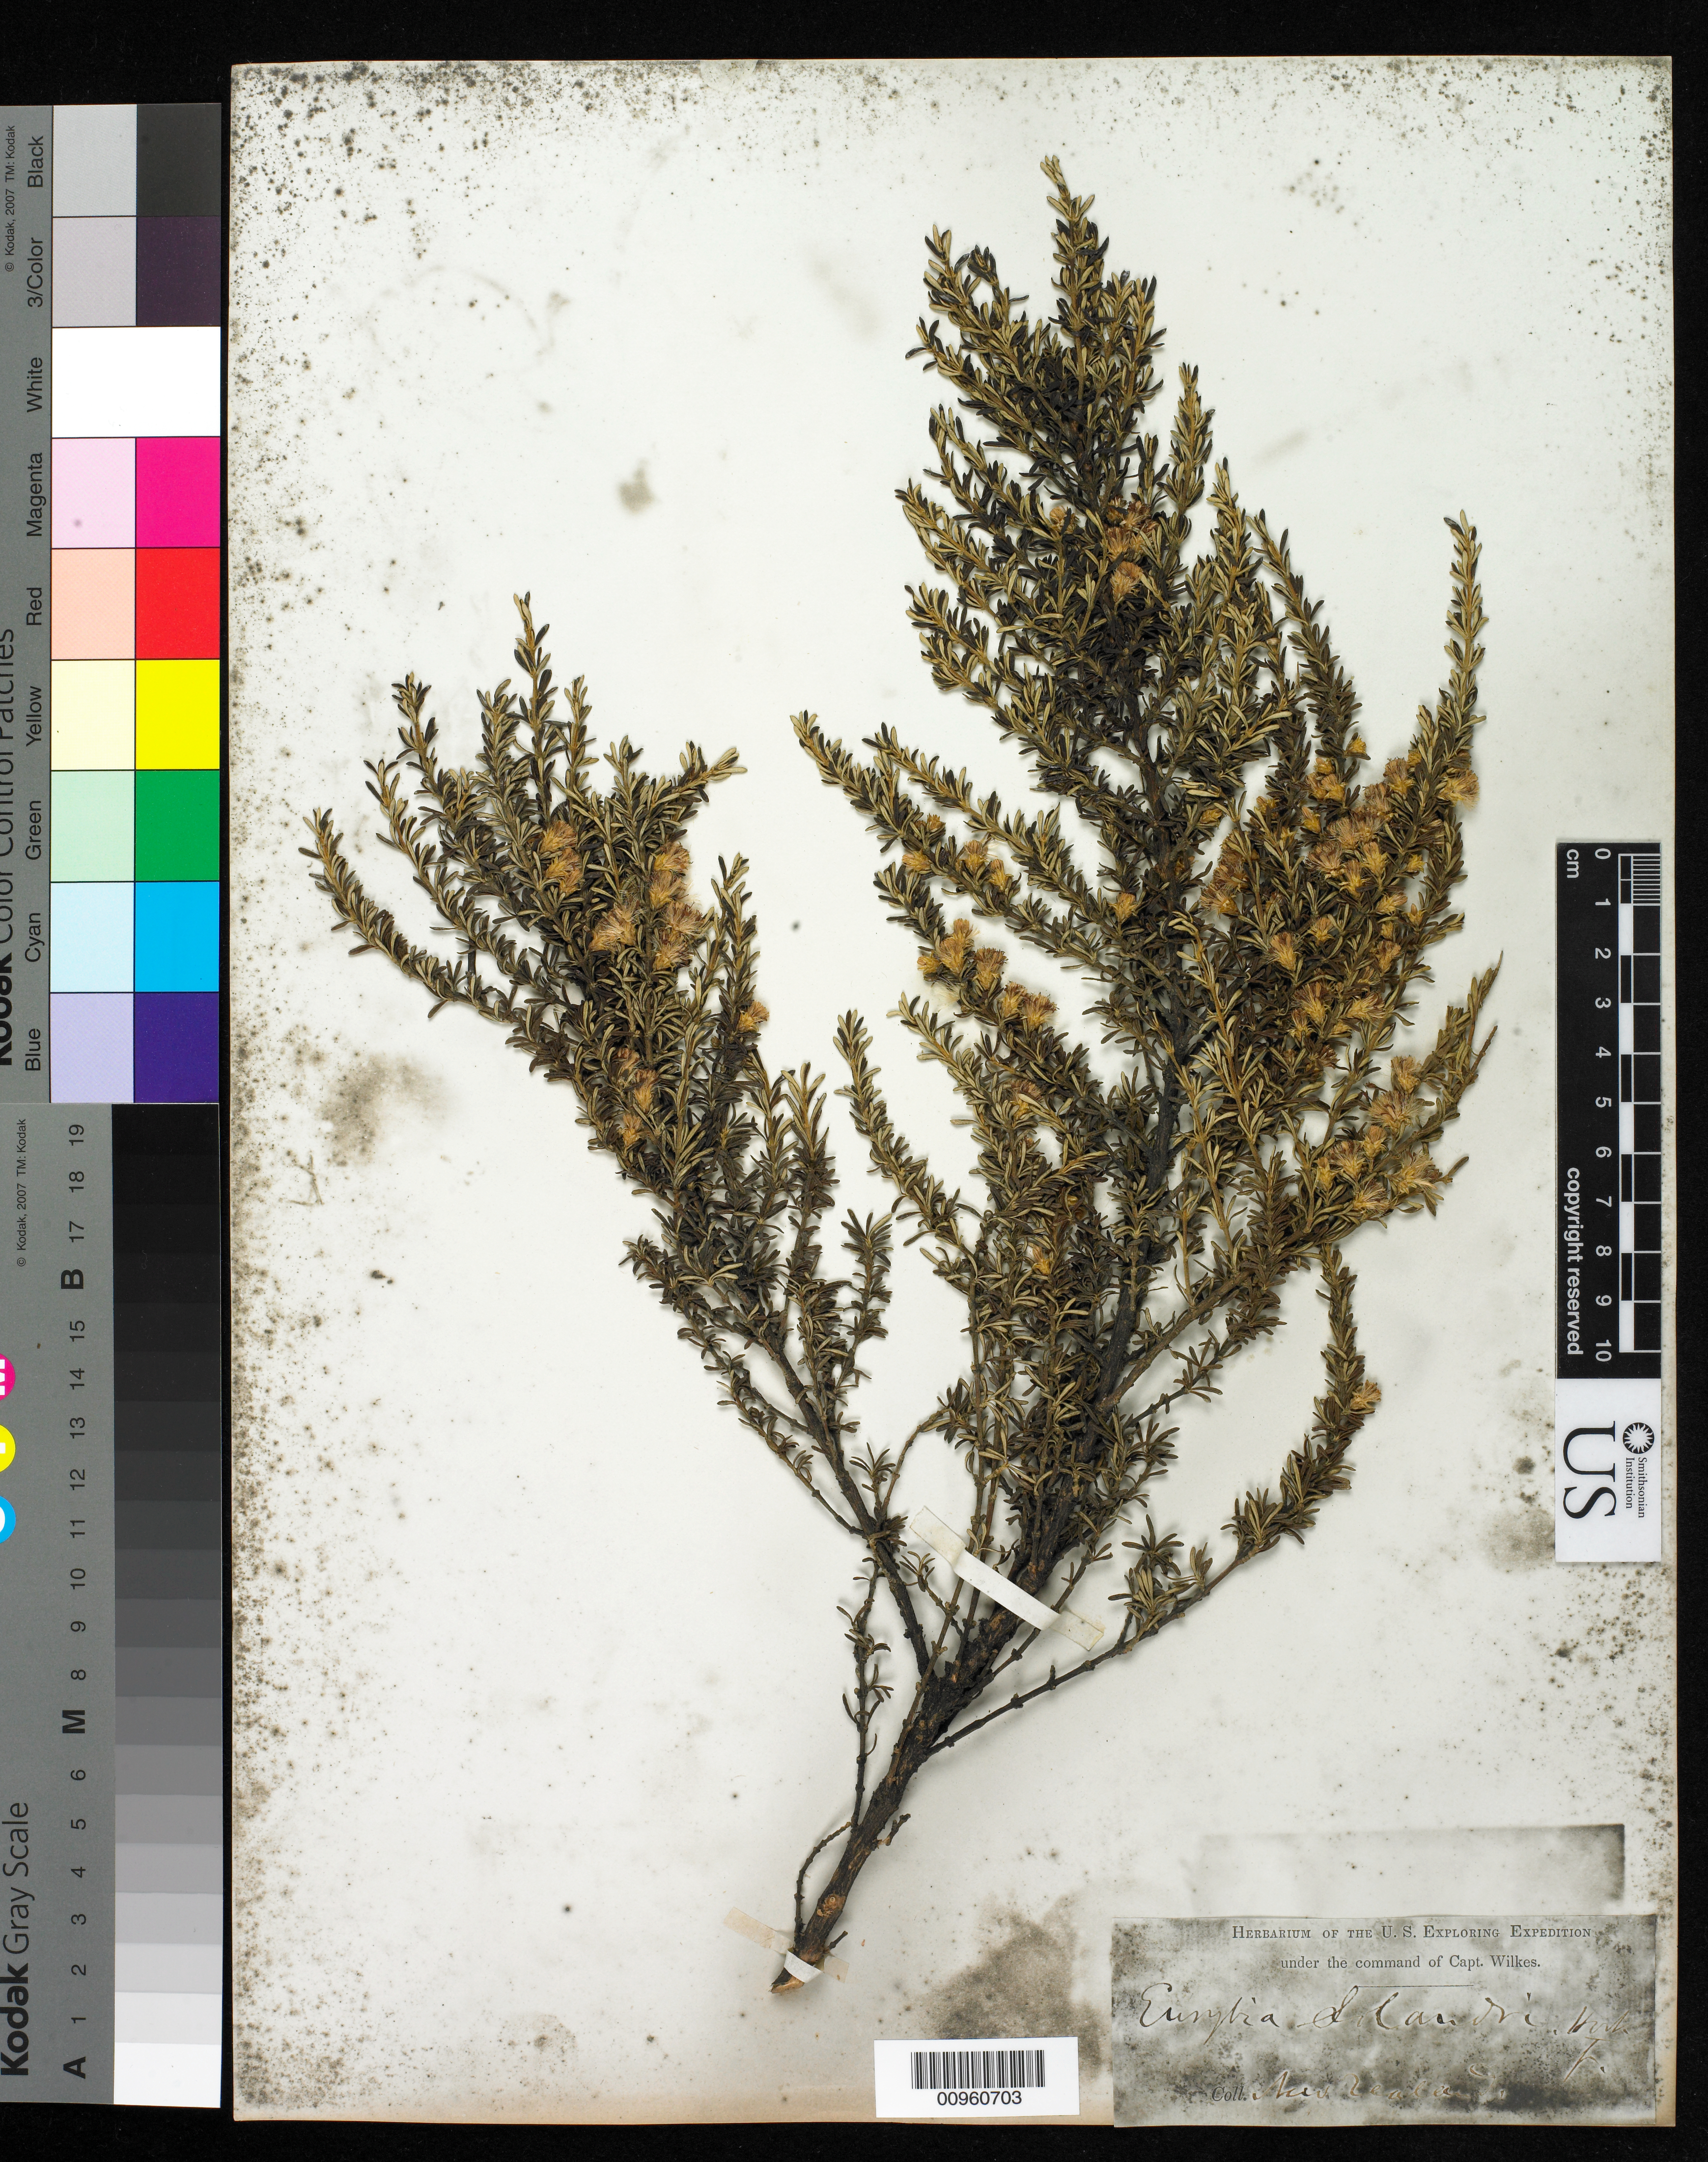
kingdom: Plantae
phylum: Tracheophyta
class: Magnoliopsida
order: Asterales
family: Asteraceae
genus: Olearia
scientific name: Olearia solandri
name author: (Hook. f.) Hook. f.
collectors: Wilkes Explor. Exped.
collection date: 1838/1842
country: New Zealand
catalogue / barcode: US 98540